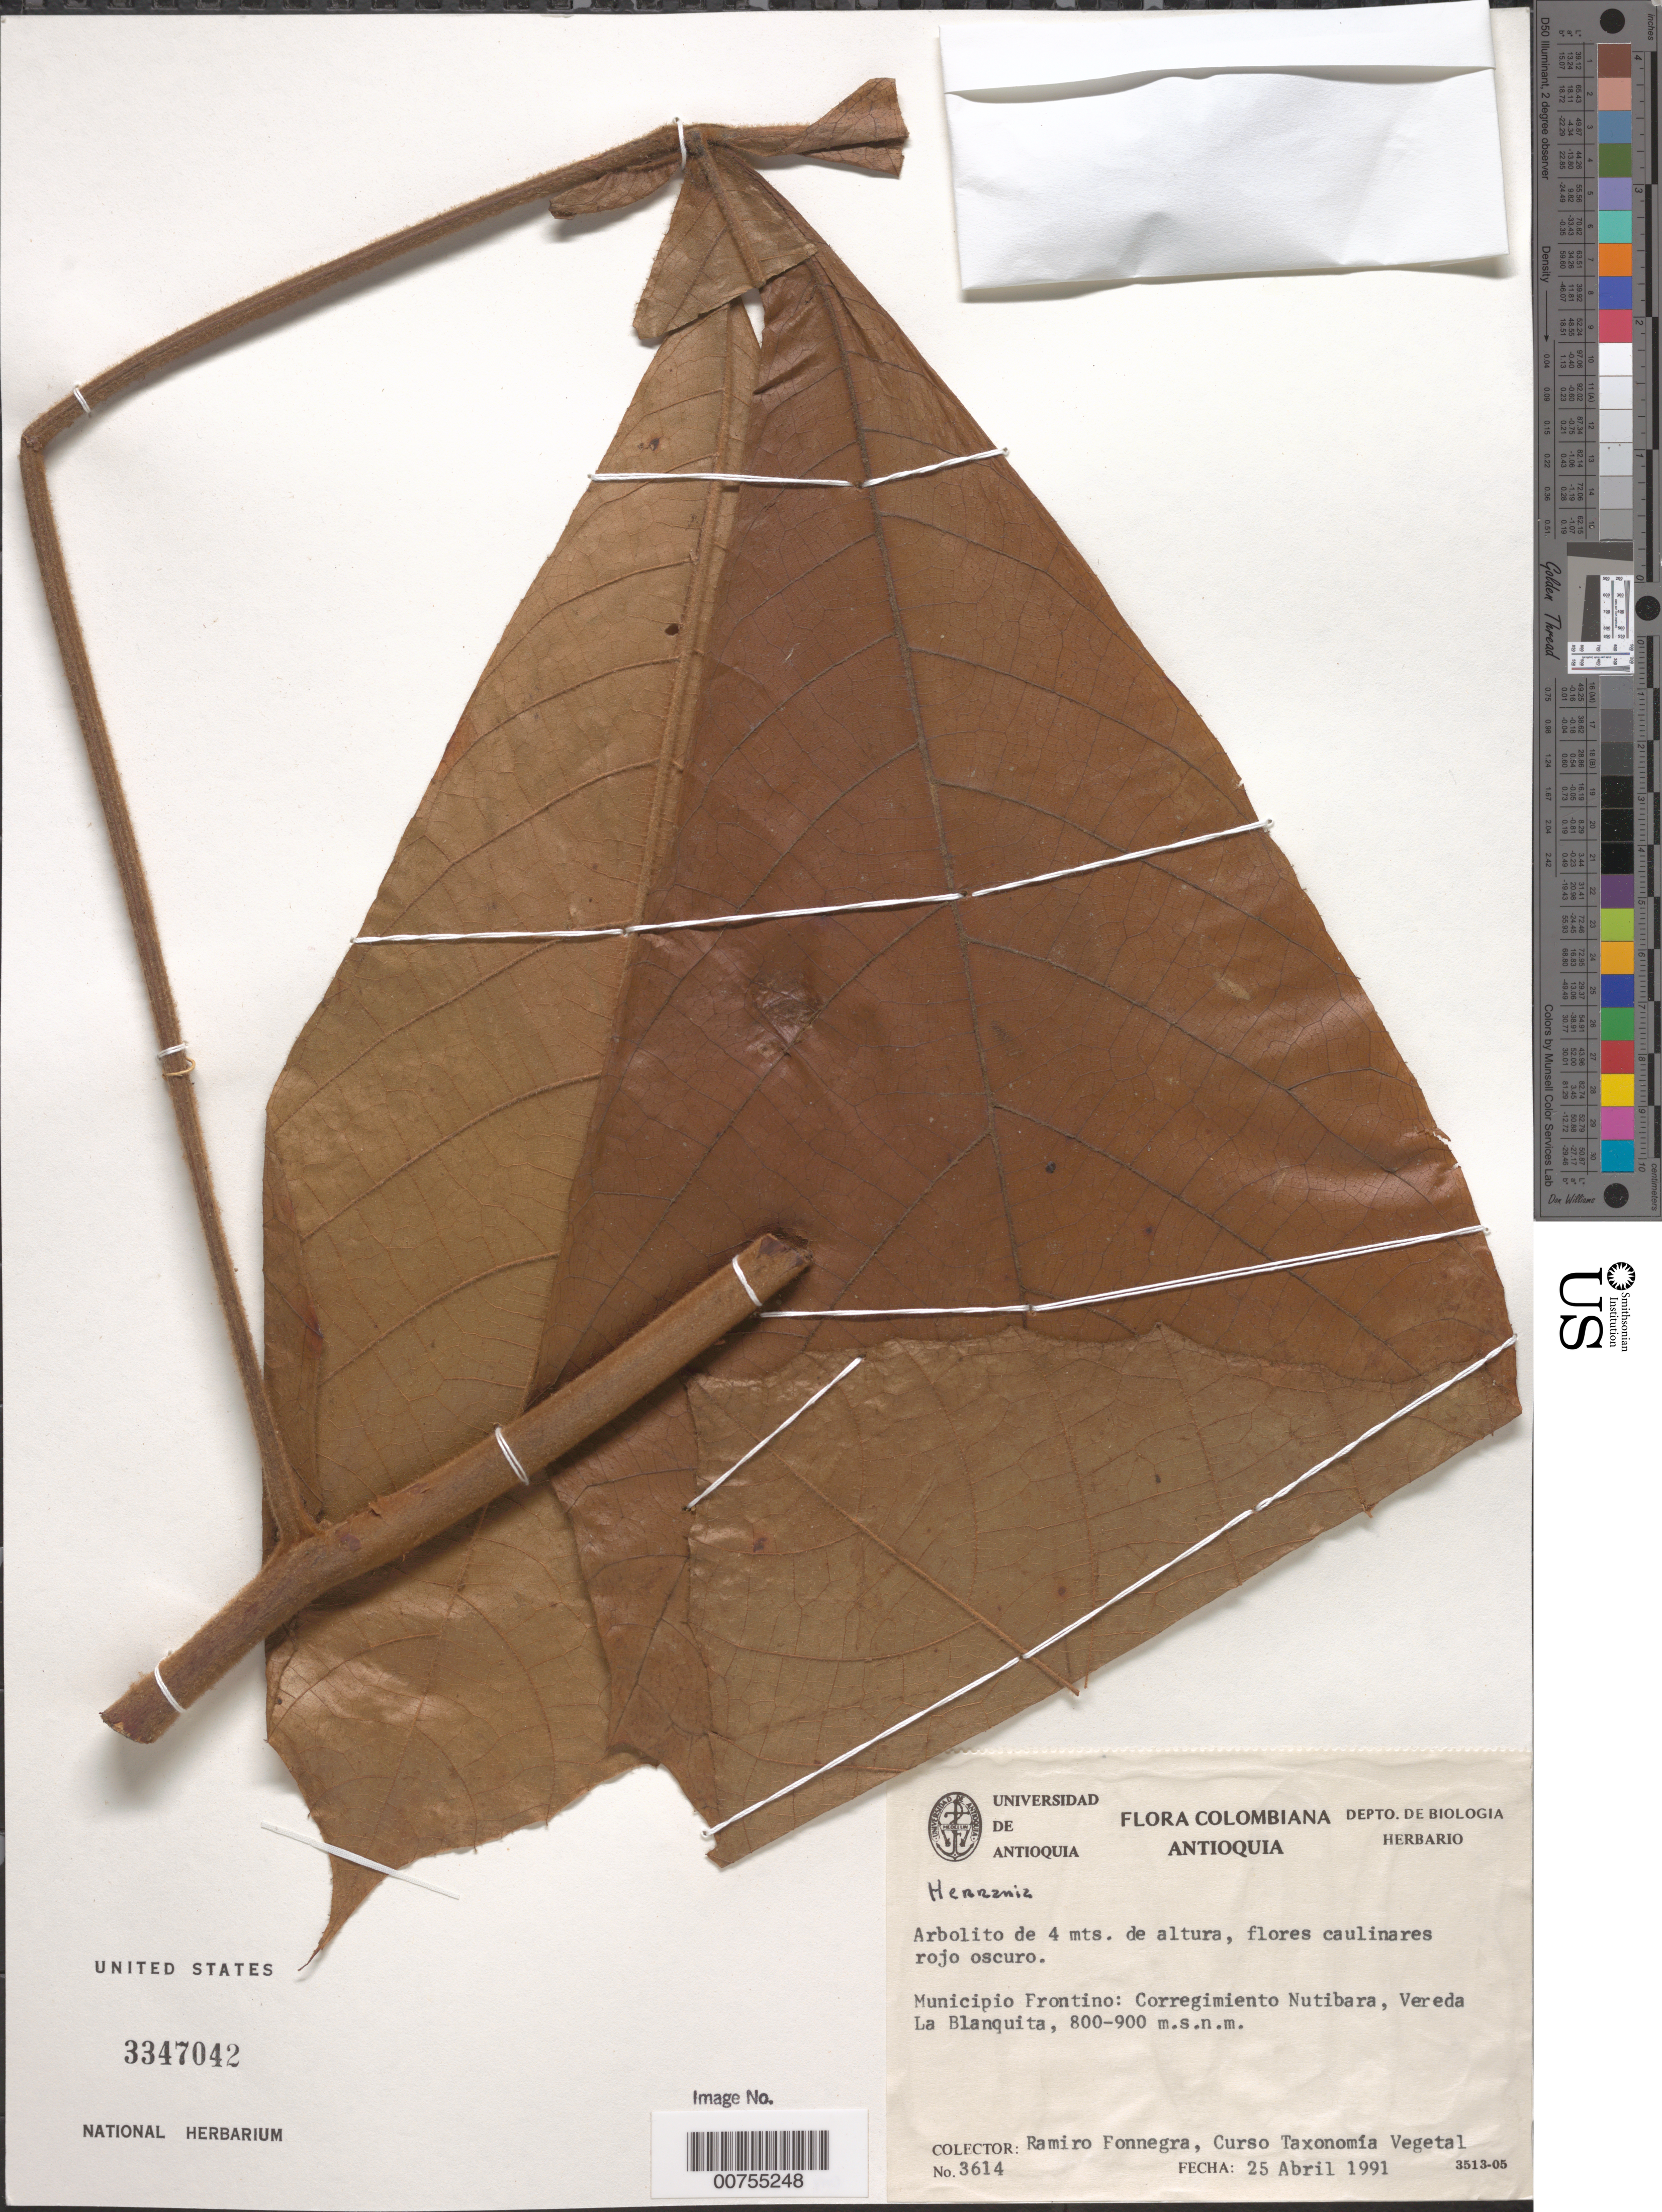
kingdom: Plantae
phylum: Tracheophyta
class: Magnoliopsida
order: Malvales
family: Malvaceae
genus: Herrania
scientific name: Herrania sp.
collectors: R. Fonnegra G. & Curso taxonomía vegetal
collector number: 3614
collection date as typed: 25 Apr 1991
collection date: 1991-04-25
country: Colombia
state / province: Antioquia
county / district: Frontino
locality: Corregimiento Nutibara, Vereda La Blanquita.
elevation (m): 800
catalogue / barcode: US 3347042